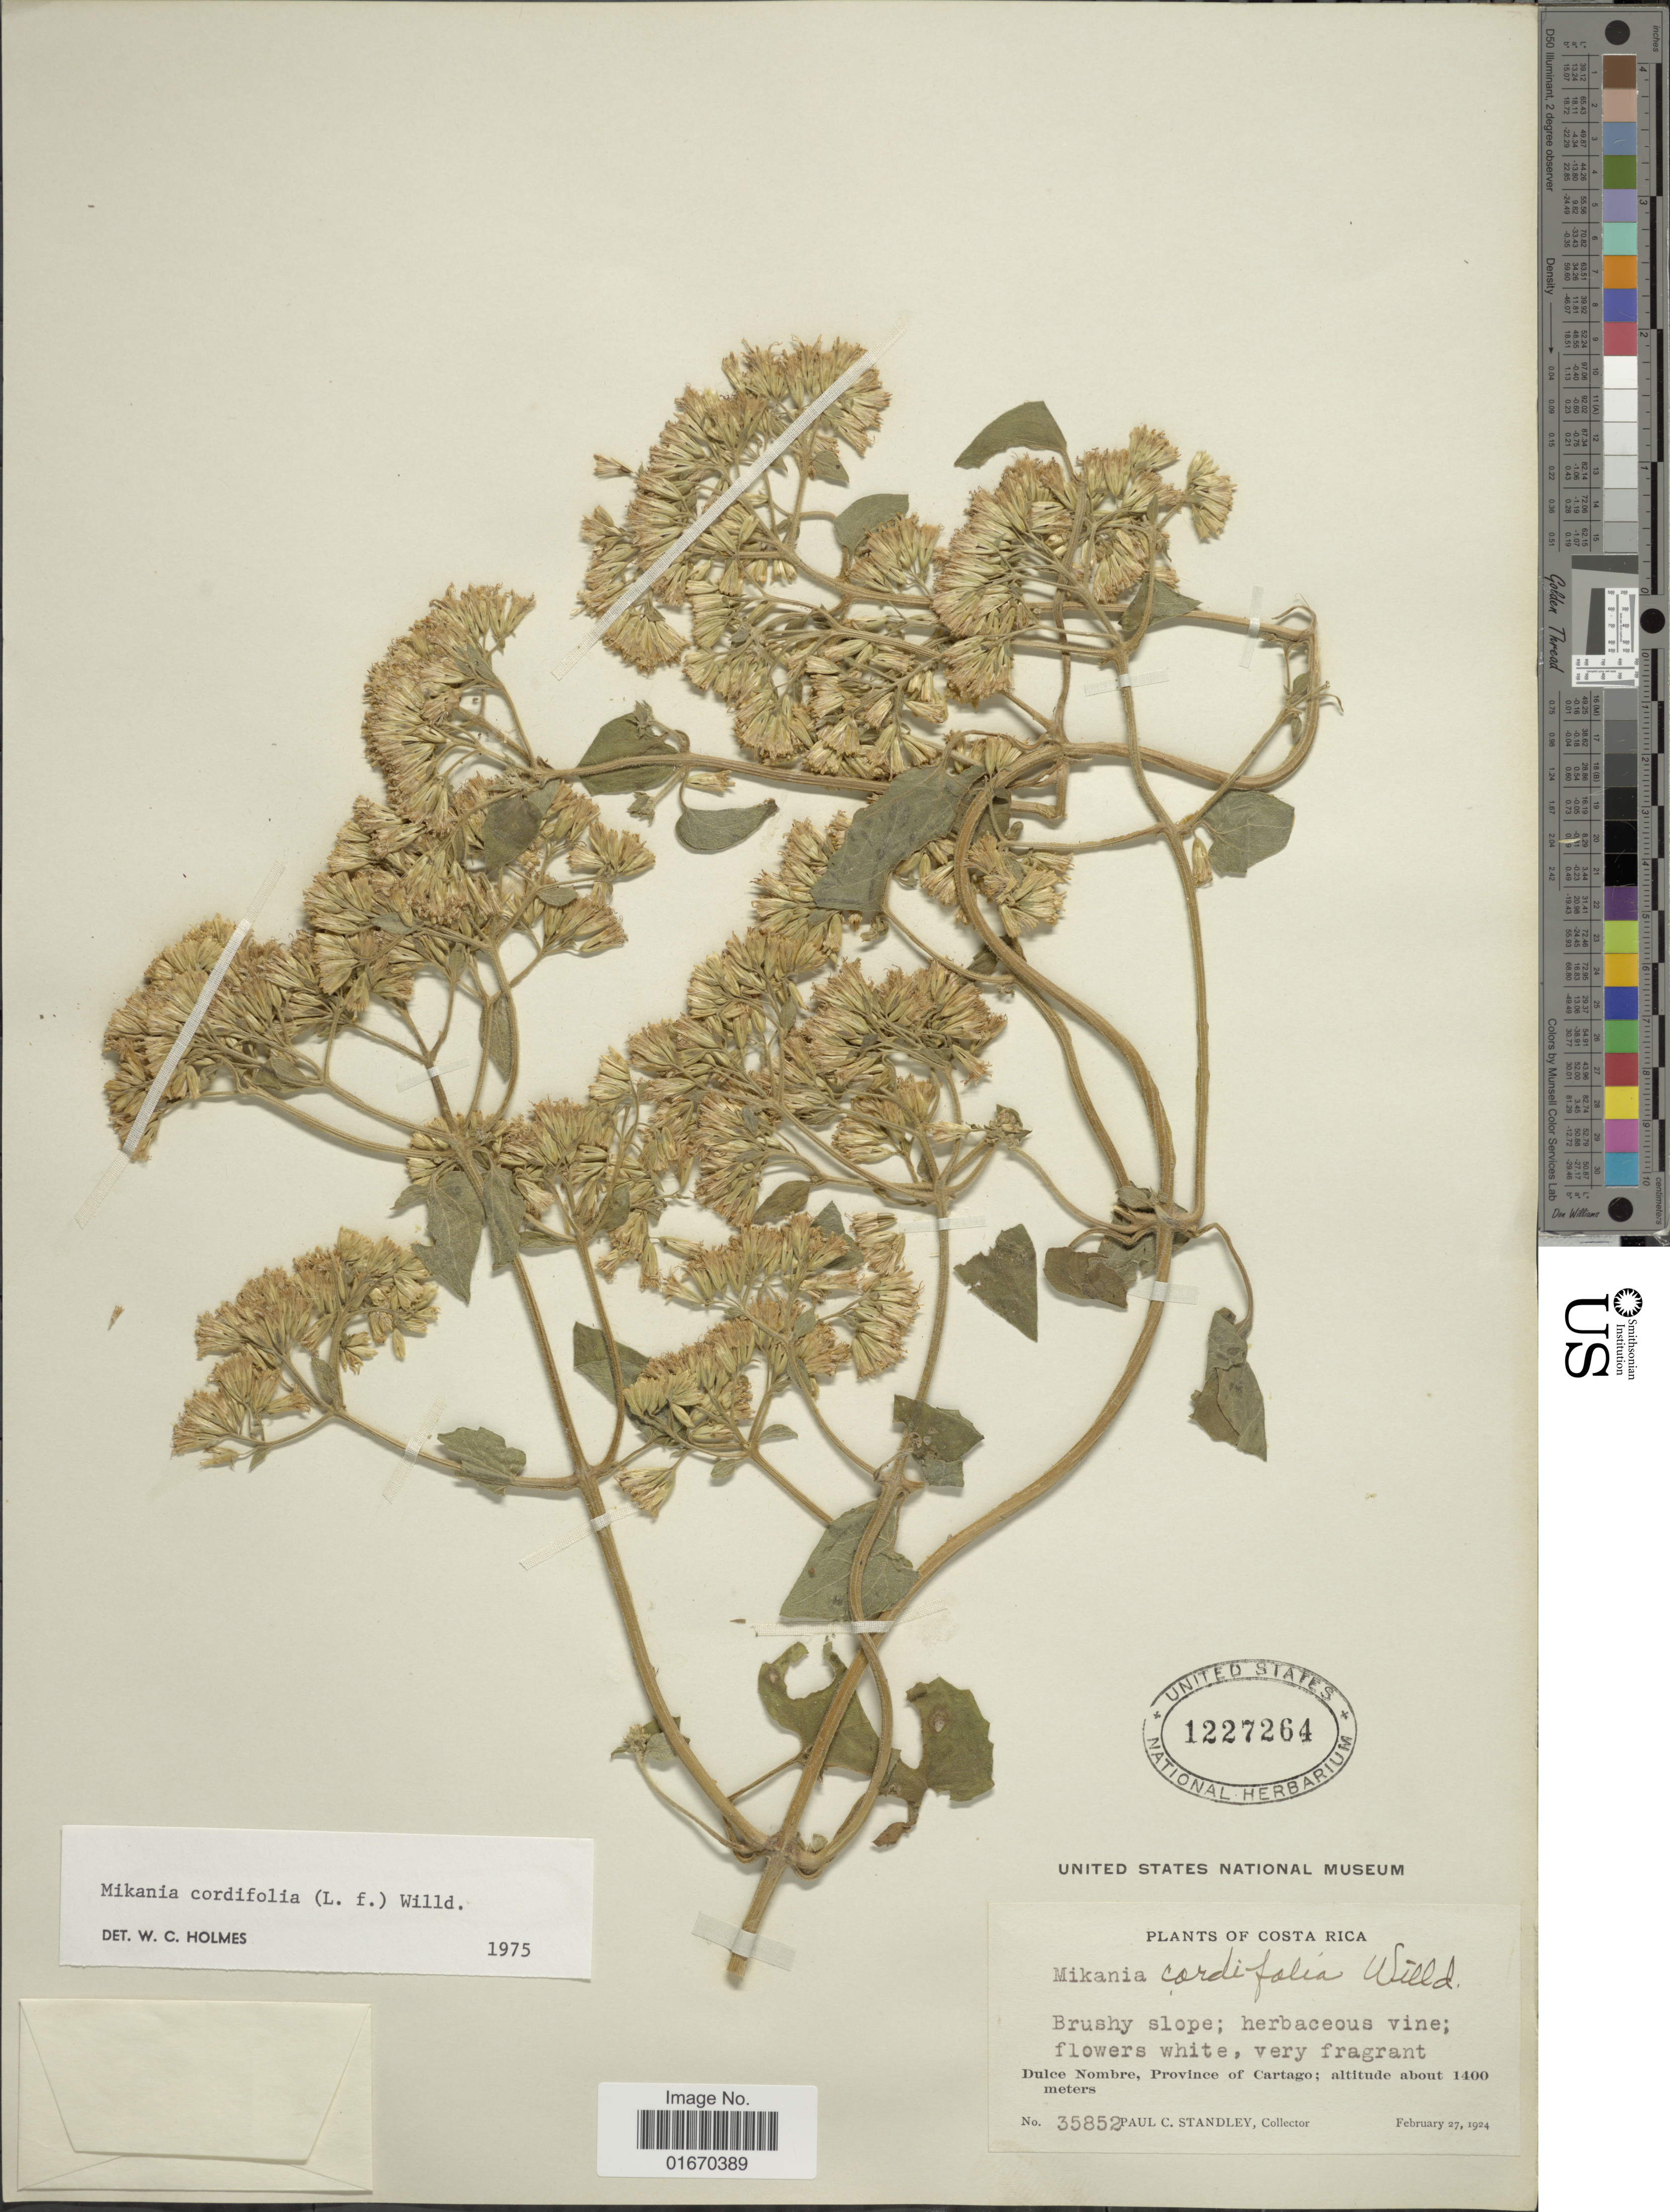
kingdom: Plantae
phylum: Tracheophyta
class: Magnoliopsida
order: Asterales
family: Asteraceae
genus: Mikania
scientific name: Mikania cordifolia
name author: Kunth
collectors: P. C. Standley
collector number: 35852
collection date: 1924-02-27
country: Costa Rica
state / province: Cartago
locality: Dulce Nombre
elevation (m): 1400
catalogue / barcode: US 1227264